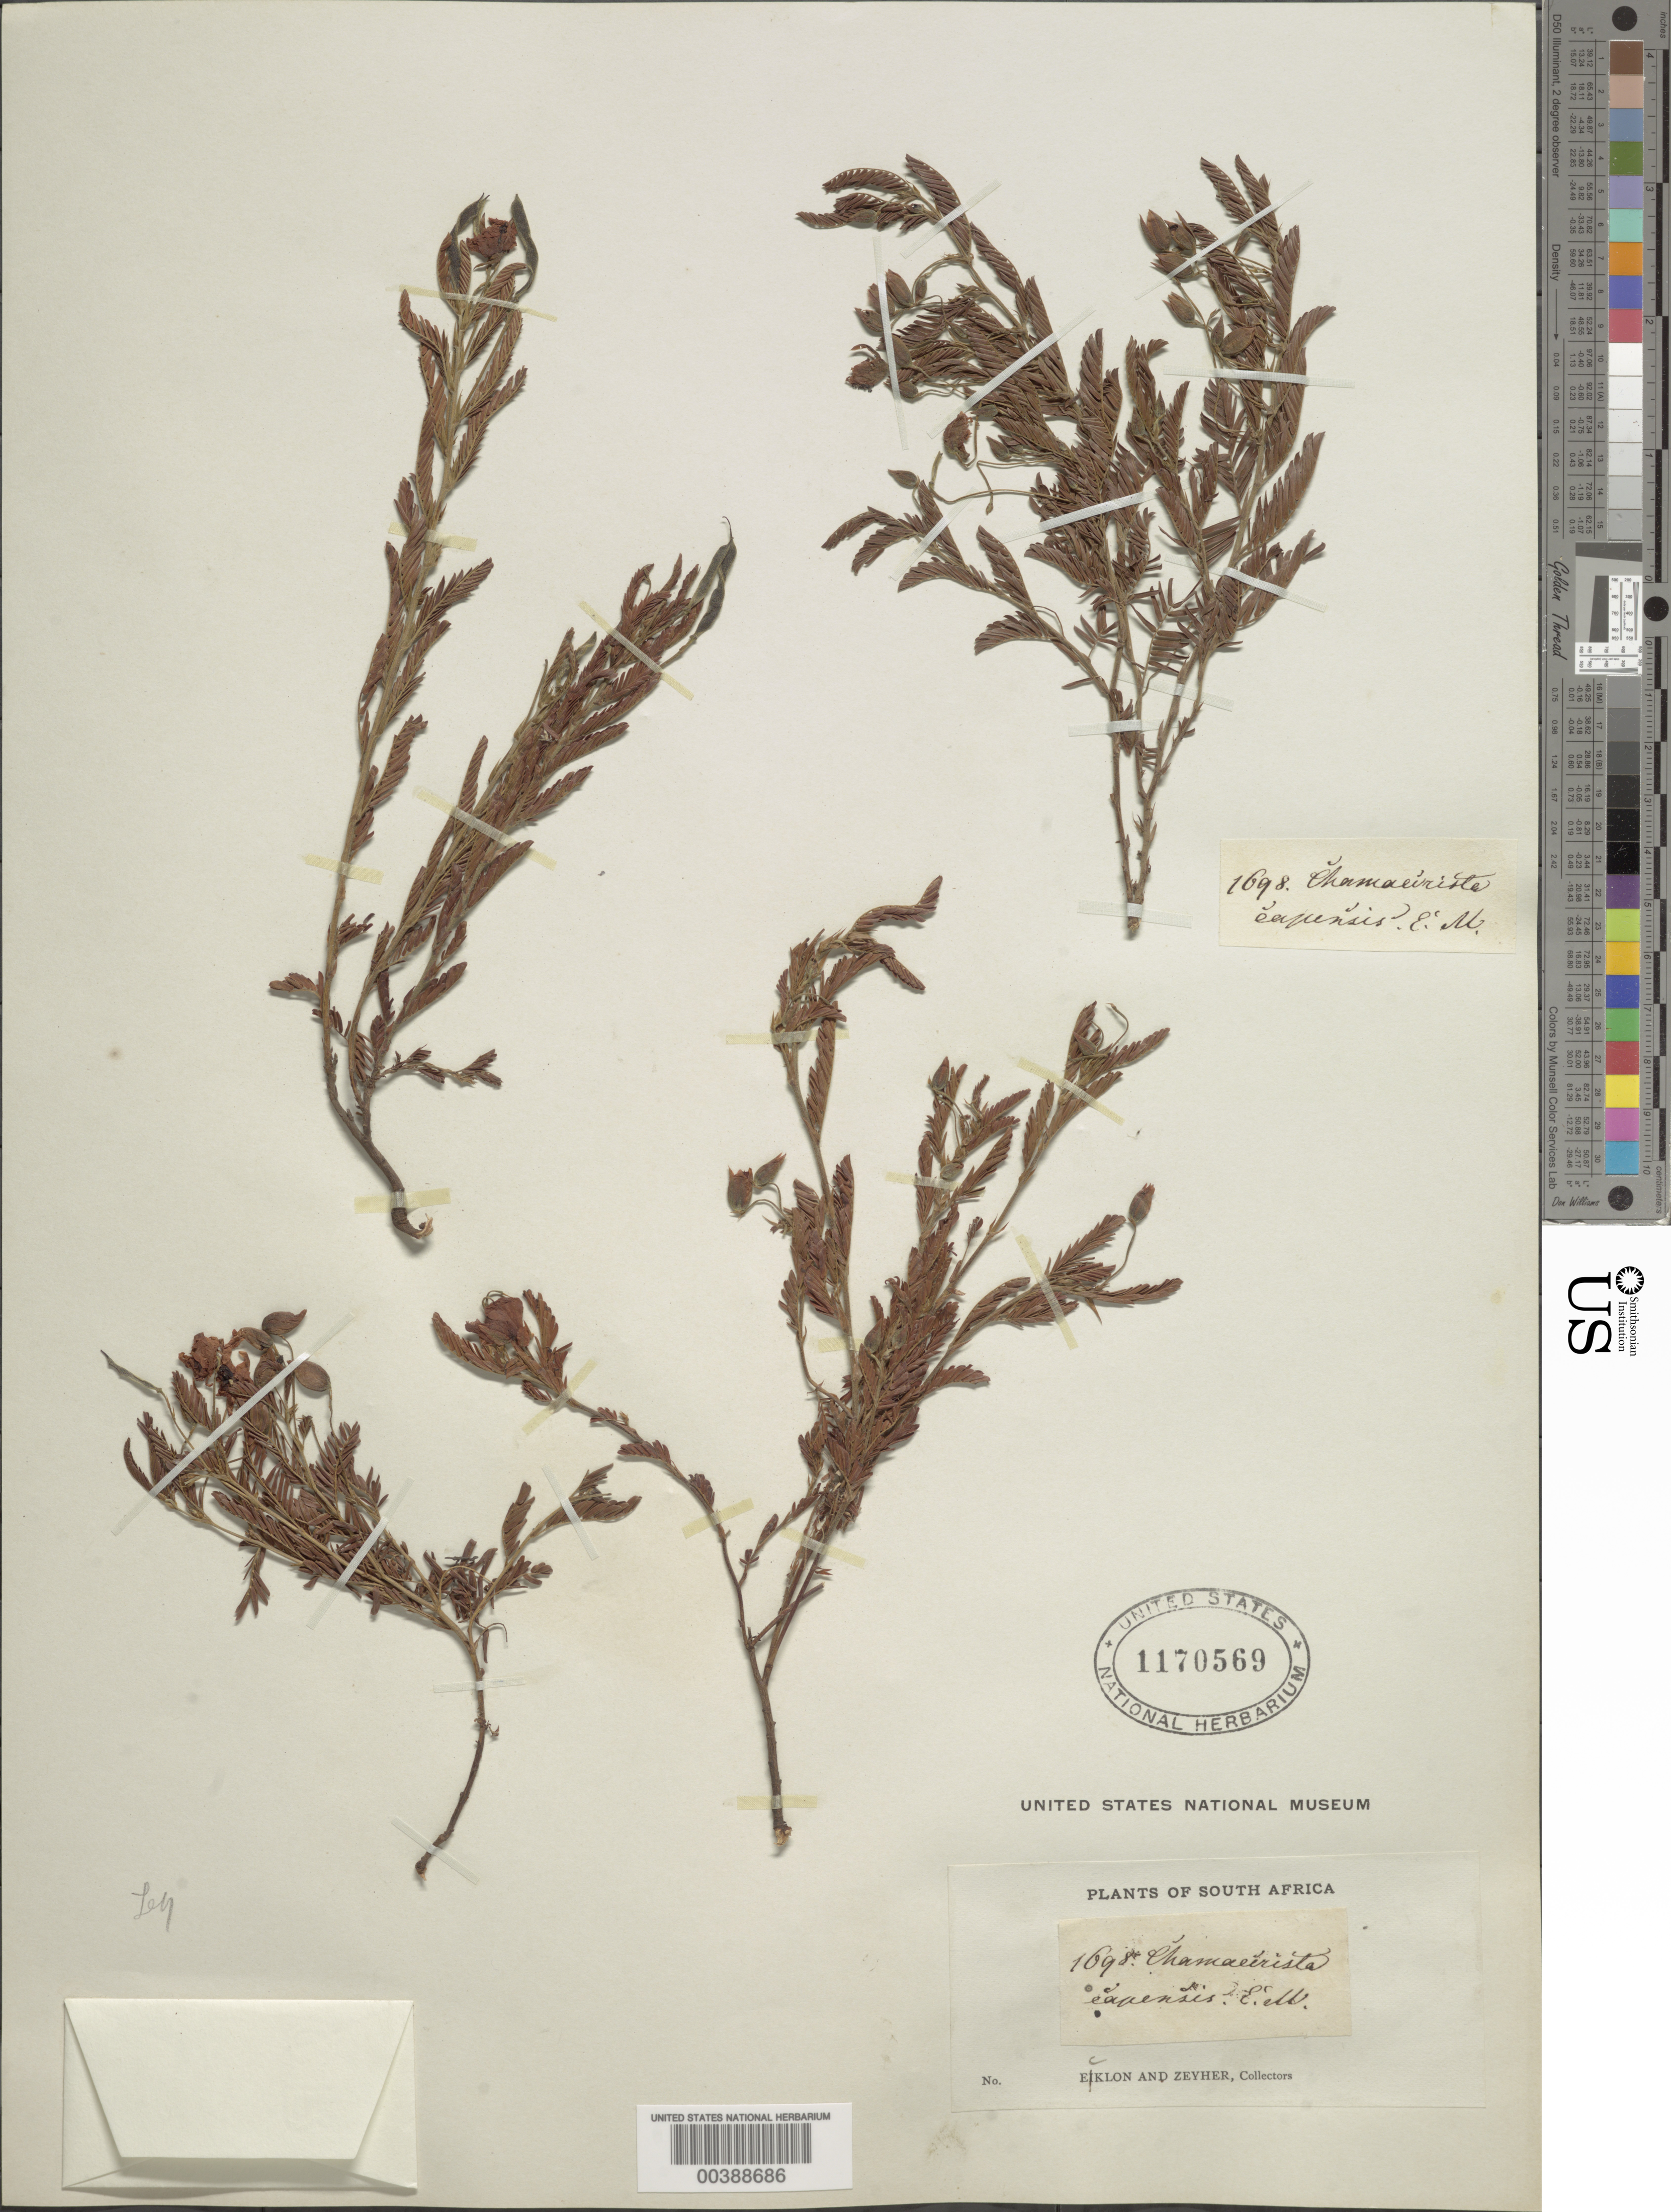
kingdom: Plantae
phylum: Tracheophyta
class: Magnoliopsida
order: Fabales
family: Fabaceae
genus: Chamaecrista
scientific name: Chamaecrista capensis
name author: (Thunb.) E. Mey.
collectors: C. F. Ecklon & C. Zeyher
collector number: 1698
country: South Africa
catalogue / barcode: US 1170569